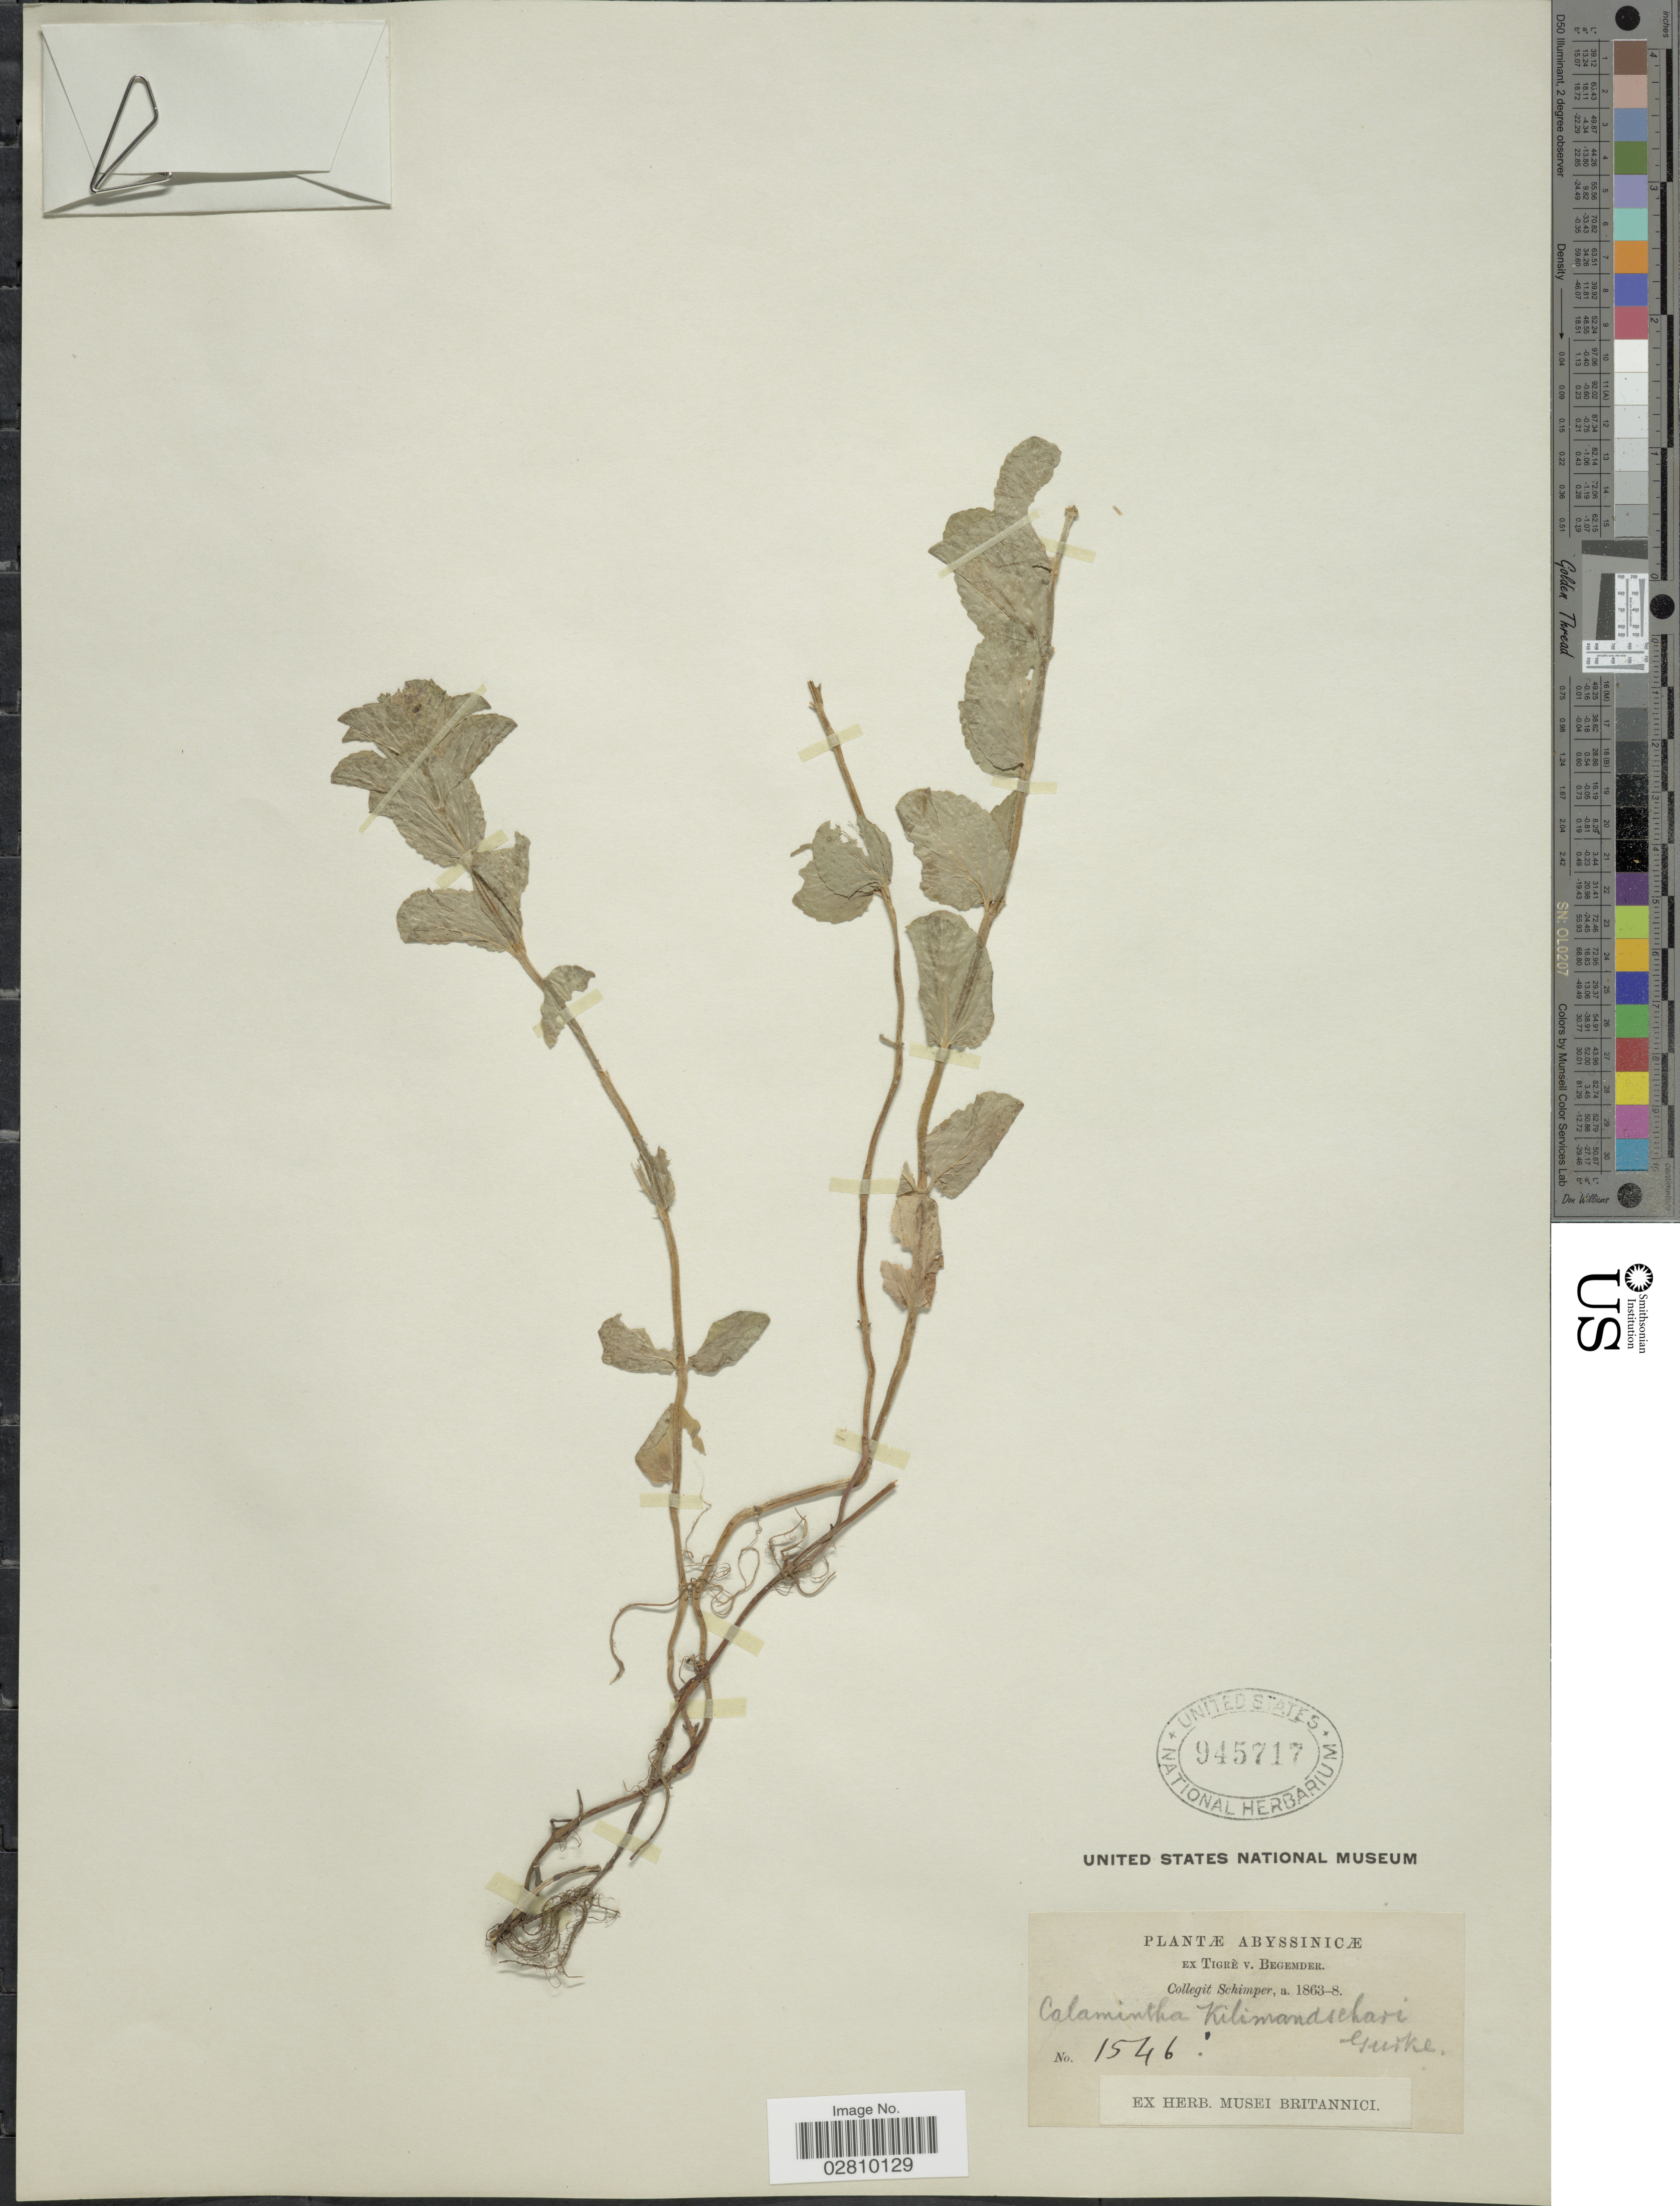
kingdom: Plantae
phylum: Tracheophyta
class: Magnoliopsida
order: Lamiales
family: Lamiaceae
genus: Calamintha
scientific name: Calamintha kilimandschari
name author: Gürke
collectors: -. Schimper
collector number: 1546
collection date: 1863/1868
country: Eritrea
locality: Abyssinicæ.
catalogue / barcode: US 945717